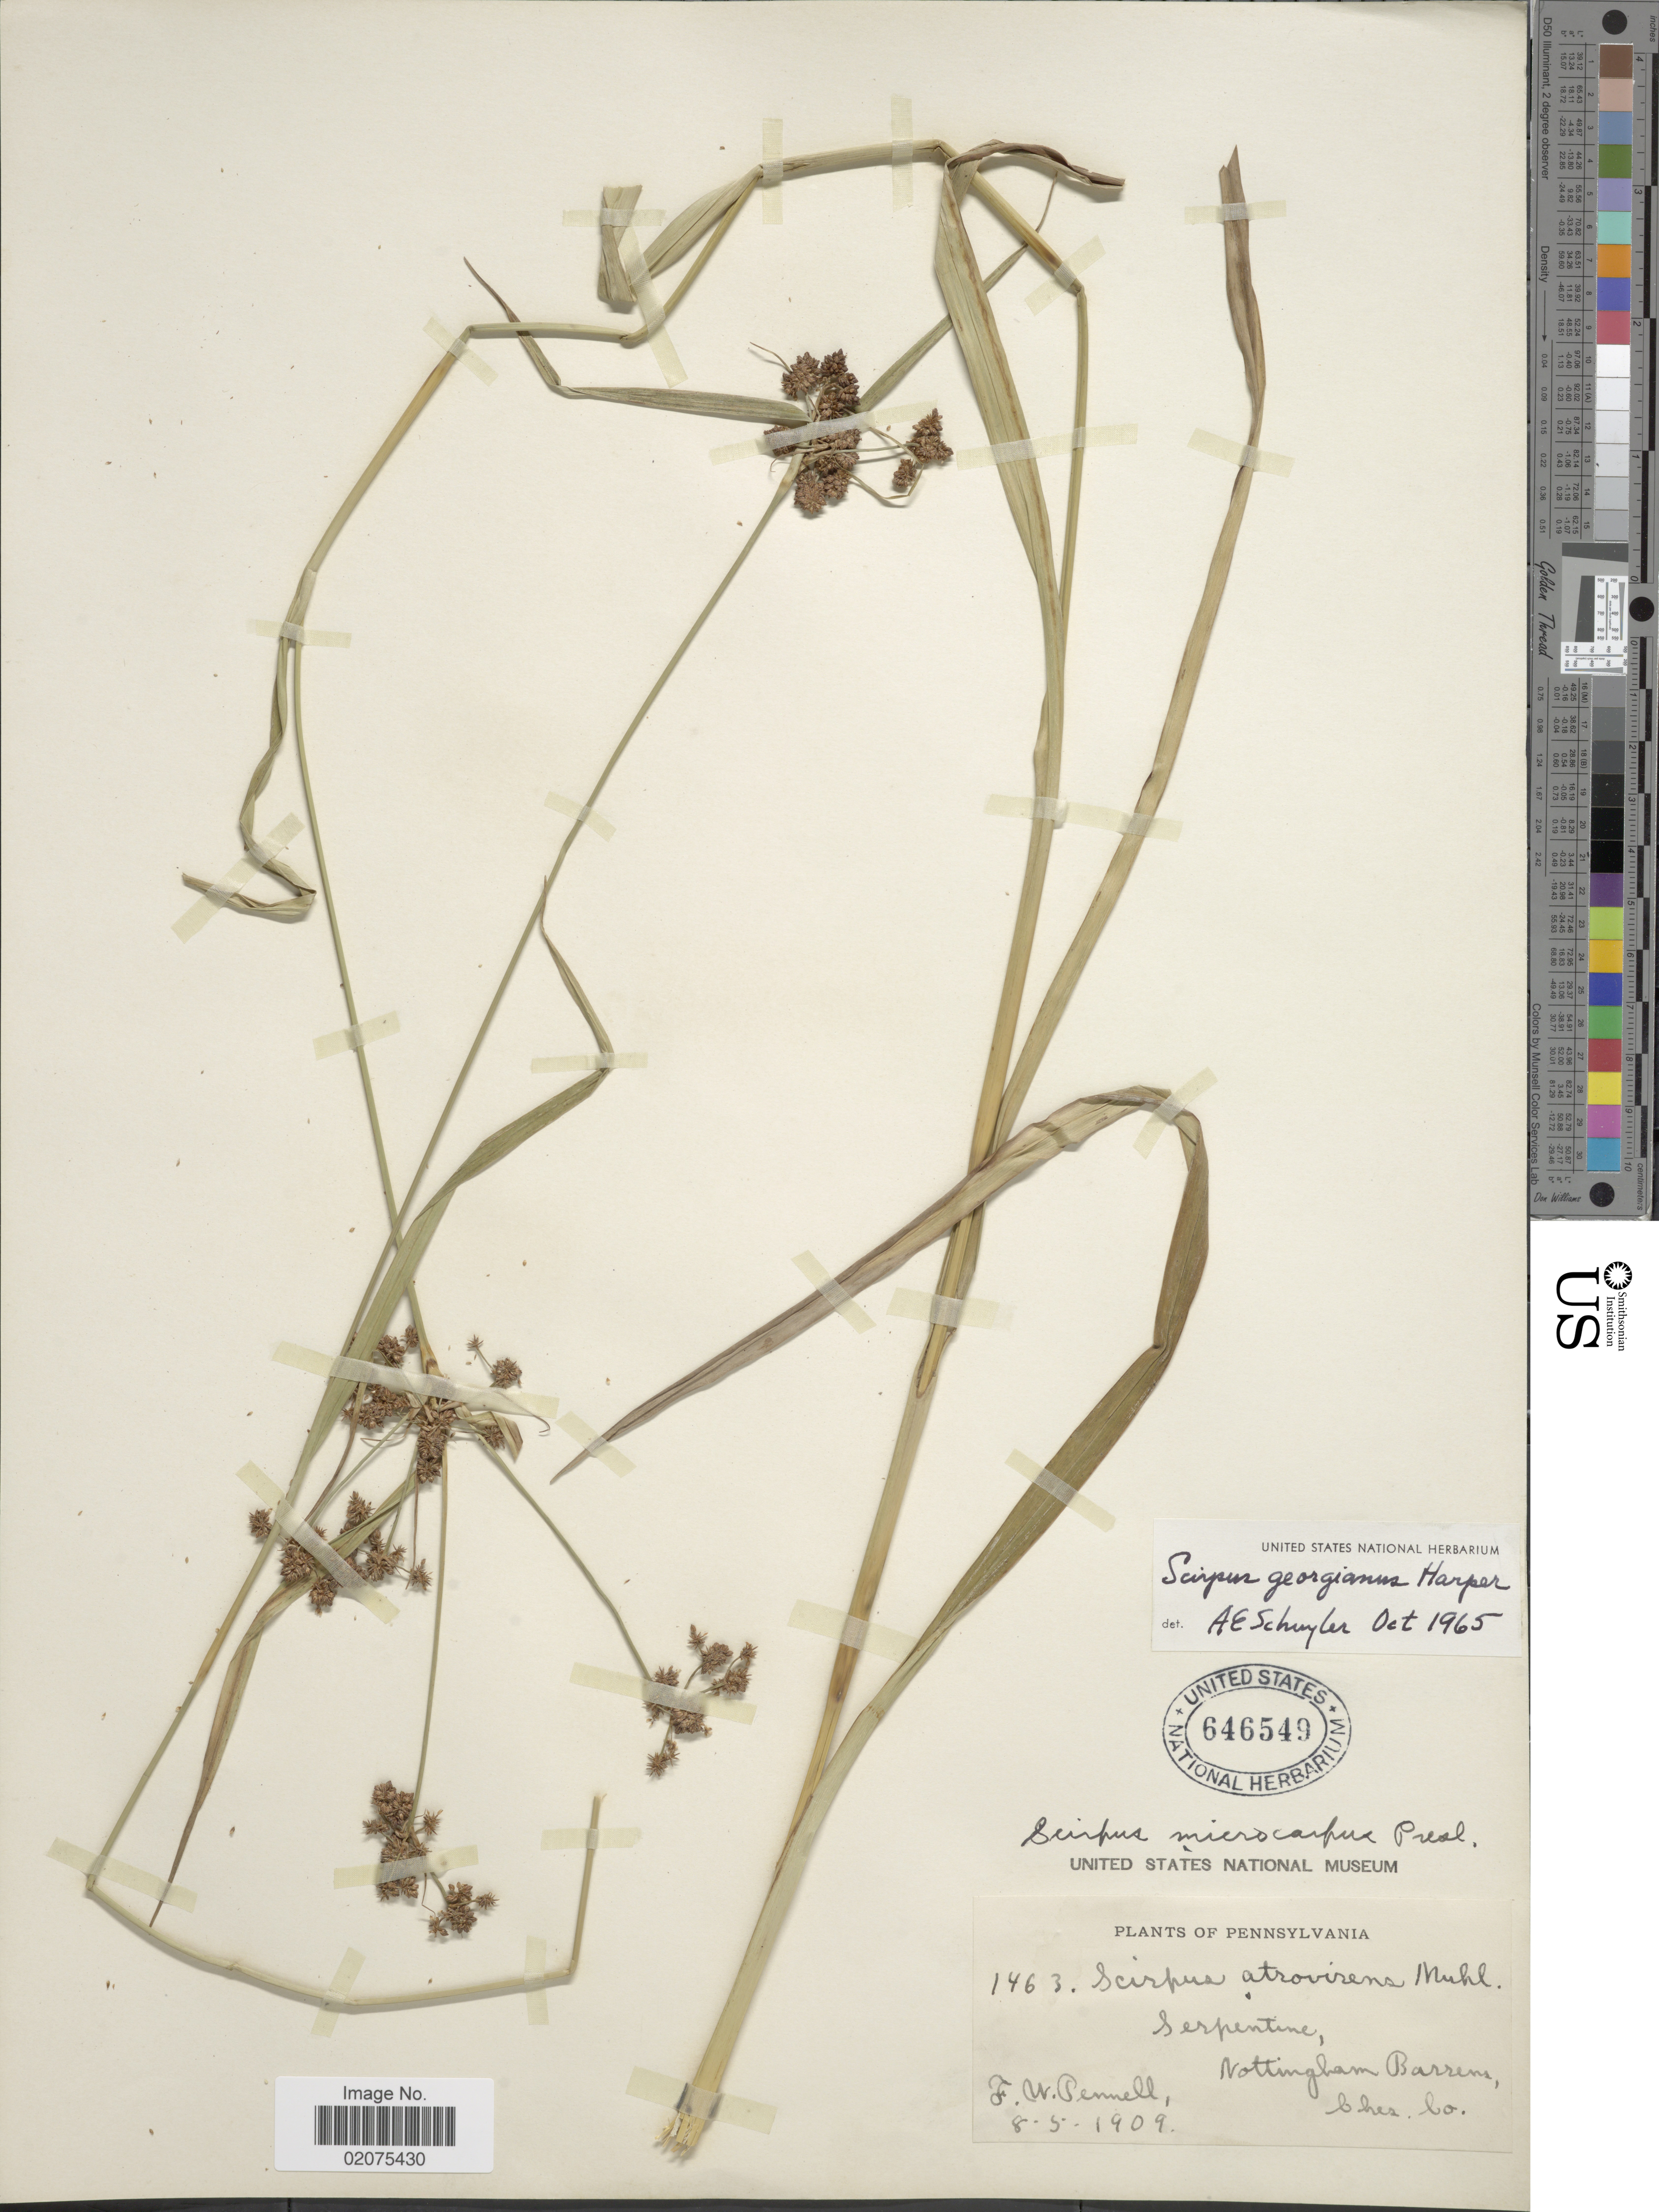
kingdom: Plantae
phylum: Tracheophyta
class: Liliopsida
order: Poales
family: Cyperaceae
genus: Scirpus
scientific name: Scirpus georgianus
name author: R.M. Harper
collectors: F. W. Pennell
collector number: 1463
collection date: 1909-08-05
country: United States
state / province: Pennsylvania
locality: Serpentine, Nottingham Barrens, Chez Co.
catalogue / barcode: US 646549